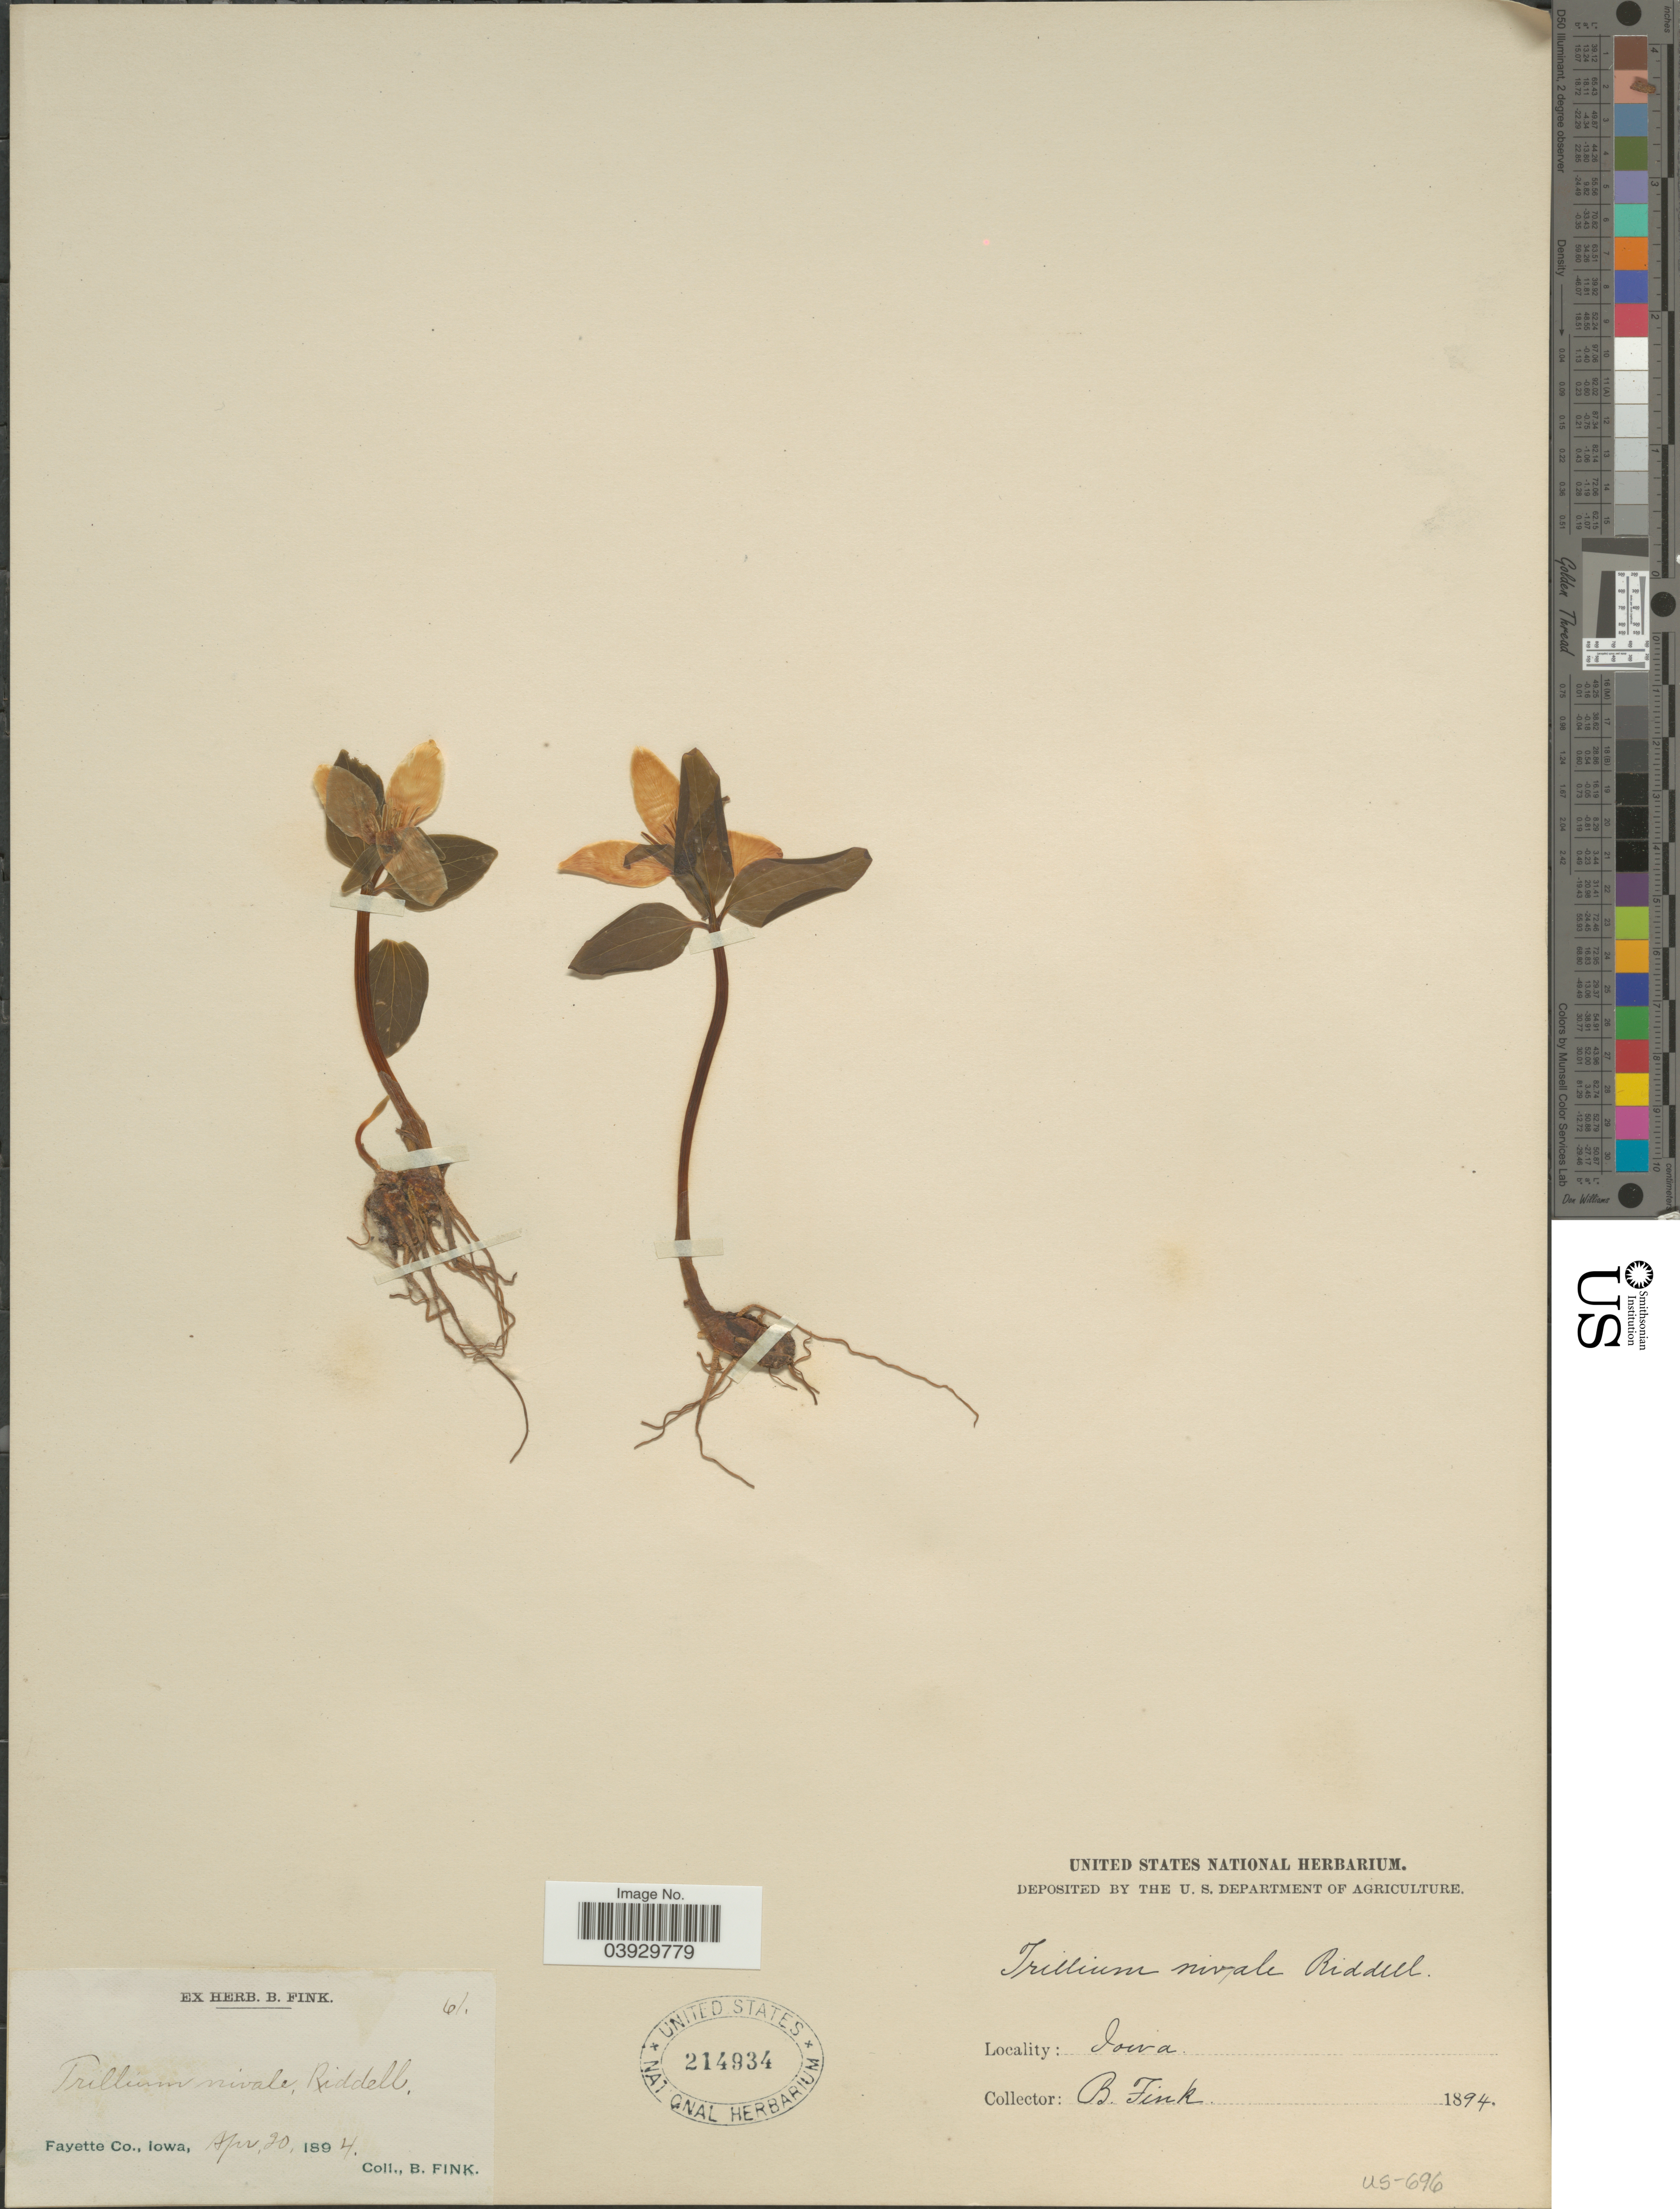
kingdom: Plantae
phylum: Tracheophyta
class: Liliopsida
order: Liliales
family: Melanthiaceae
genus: Trillium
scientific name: Trillium nivale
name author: Riddell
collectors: B. Fink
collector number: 61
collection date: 1894-04-20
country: United States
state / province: Iowa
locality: Fayette Co.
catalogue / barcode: US 214934